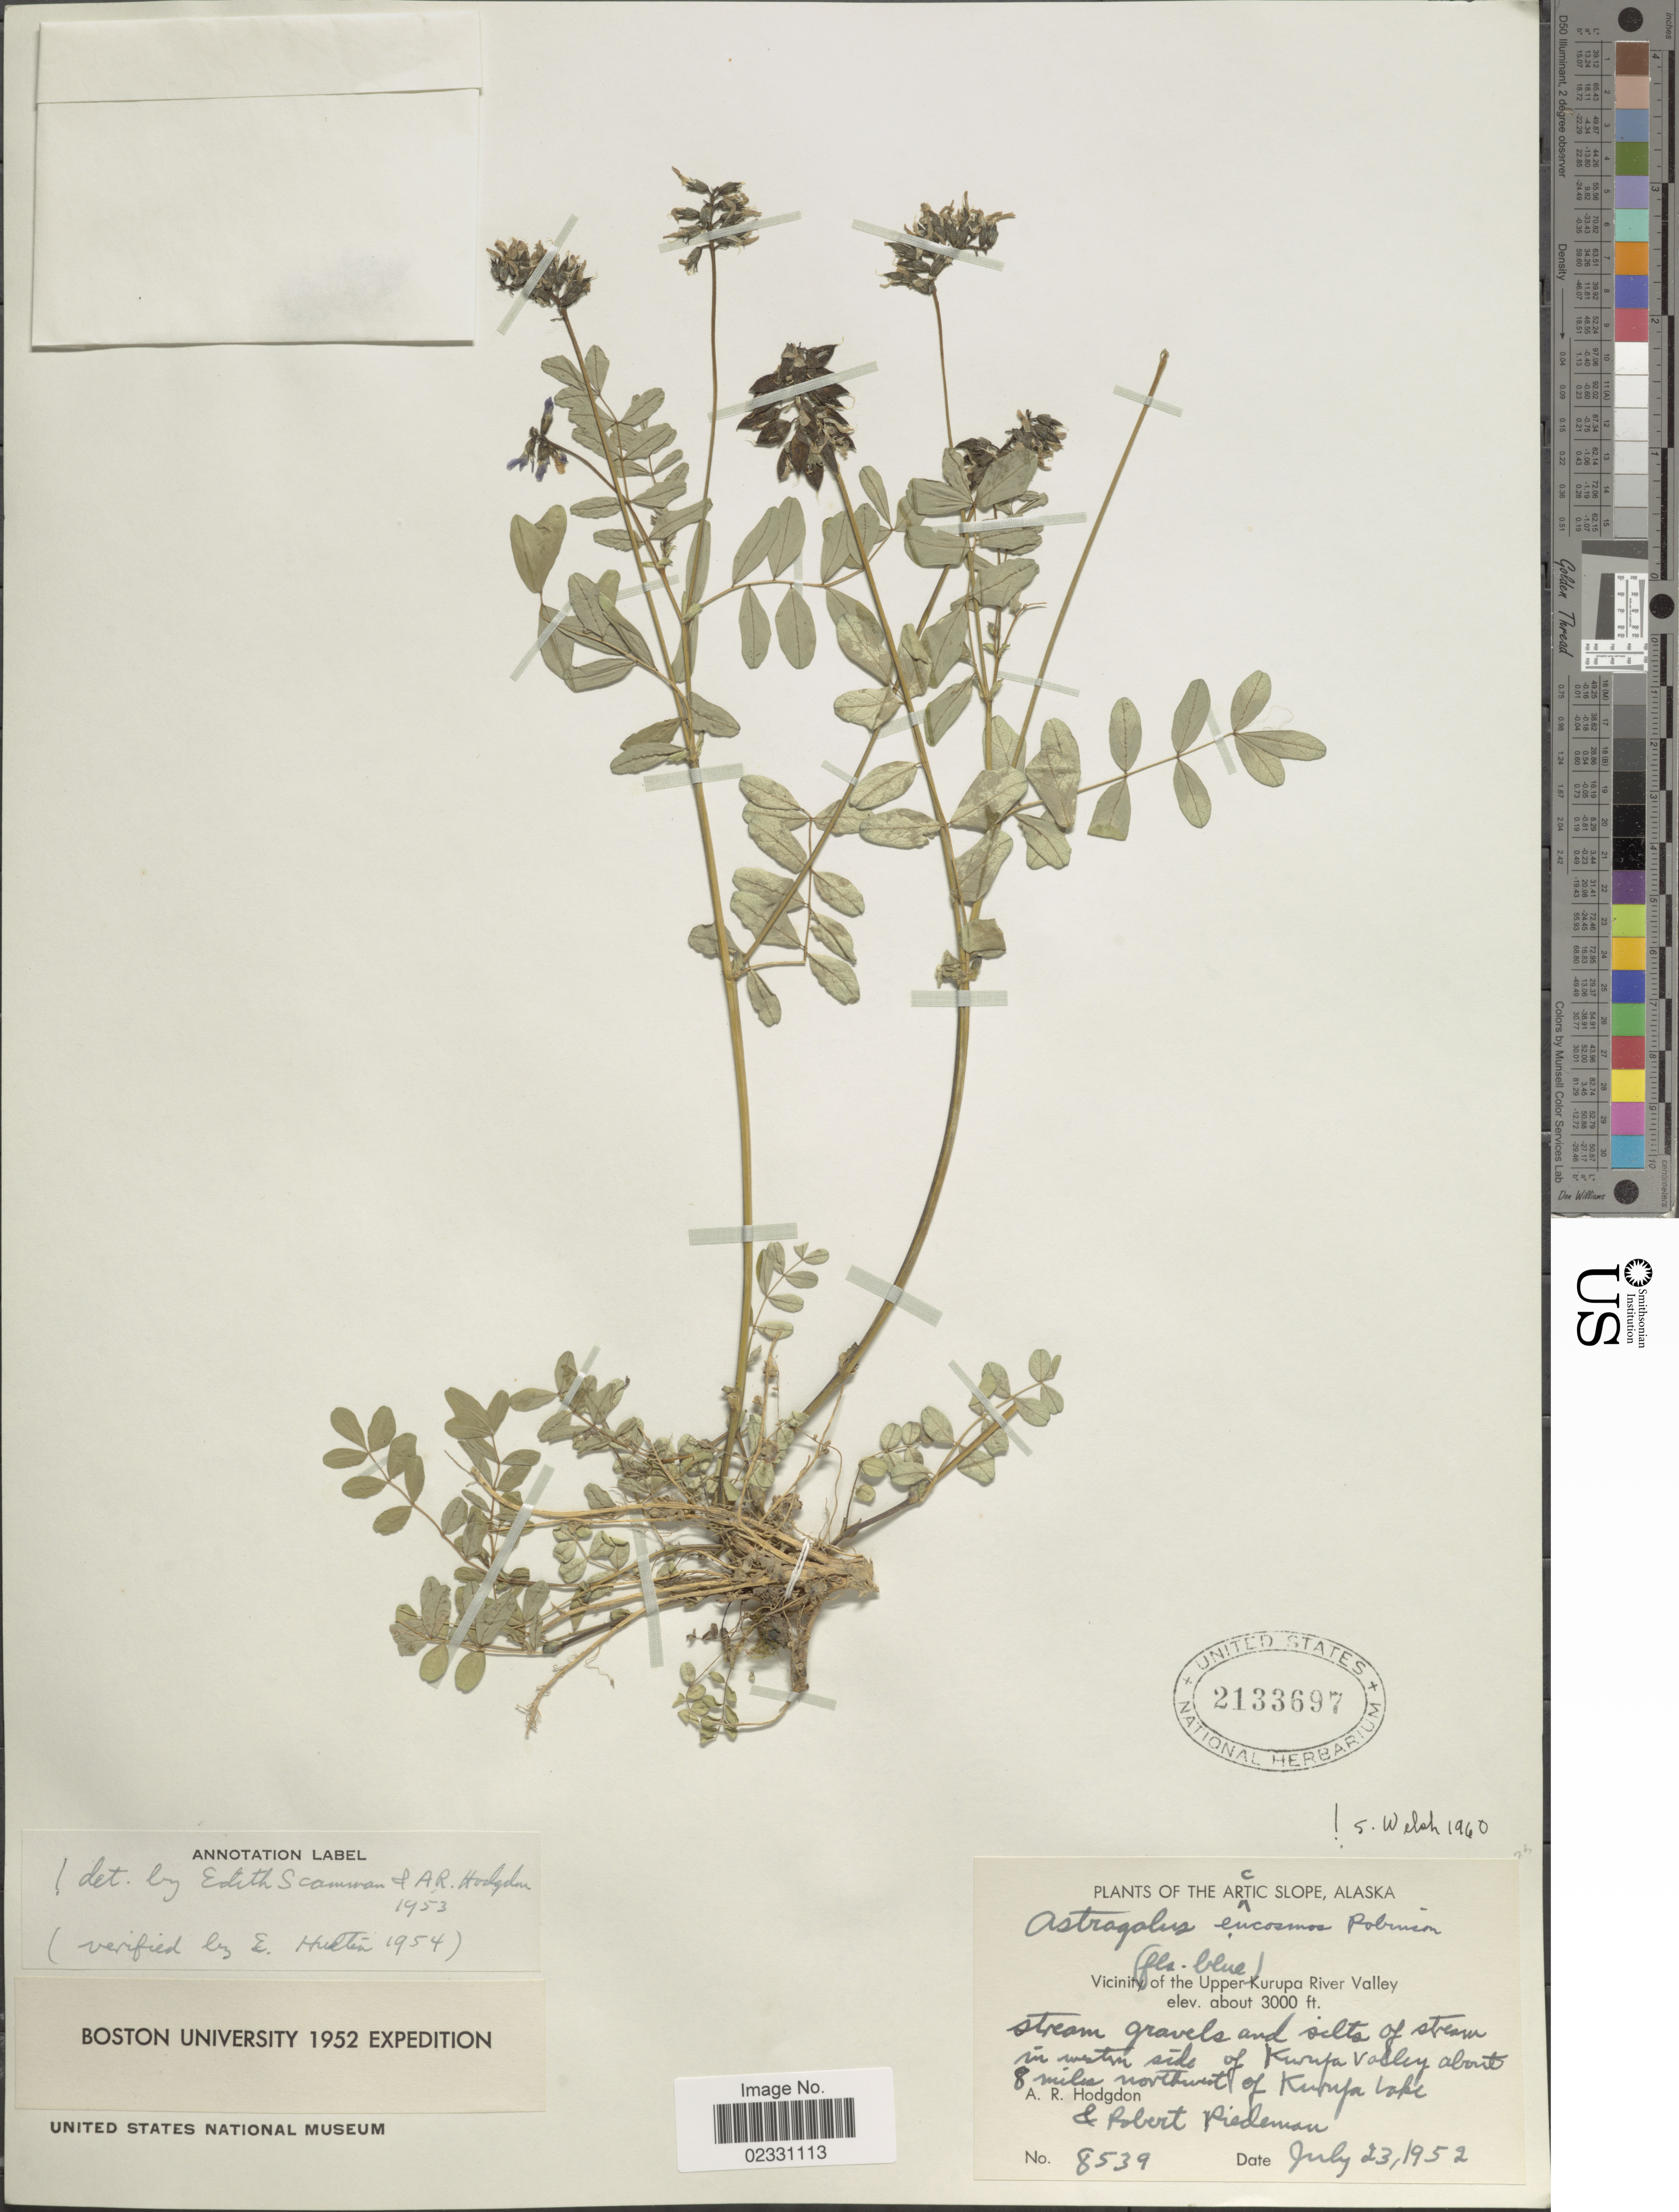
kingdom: Plantae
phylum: Tracheophyta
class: Magnoliopsida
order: Fabales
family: Fabaceae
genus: Astragalus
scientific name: Astragalus eucosmus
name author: B.L. Rob.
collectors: A. R. Hodgdon & R. Riedeman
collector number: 8539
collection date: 1952-07-23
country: United States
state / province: Alaska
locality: Arctic Slope. Vicinity of Upper-Kurupa River Valley. In western side of Kurupa Valley about 8 miles northwest of Kurupa Lake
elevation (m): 914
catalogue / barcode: US 2133697